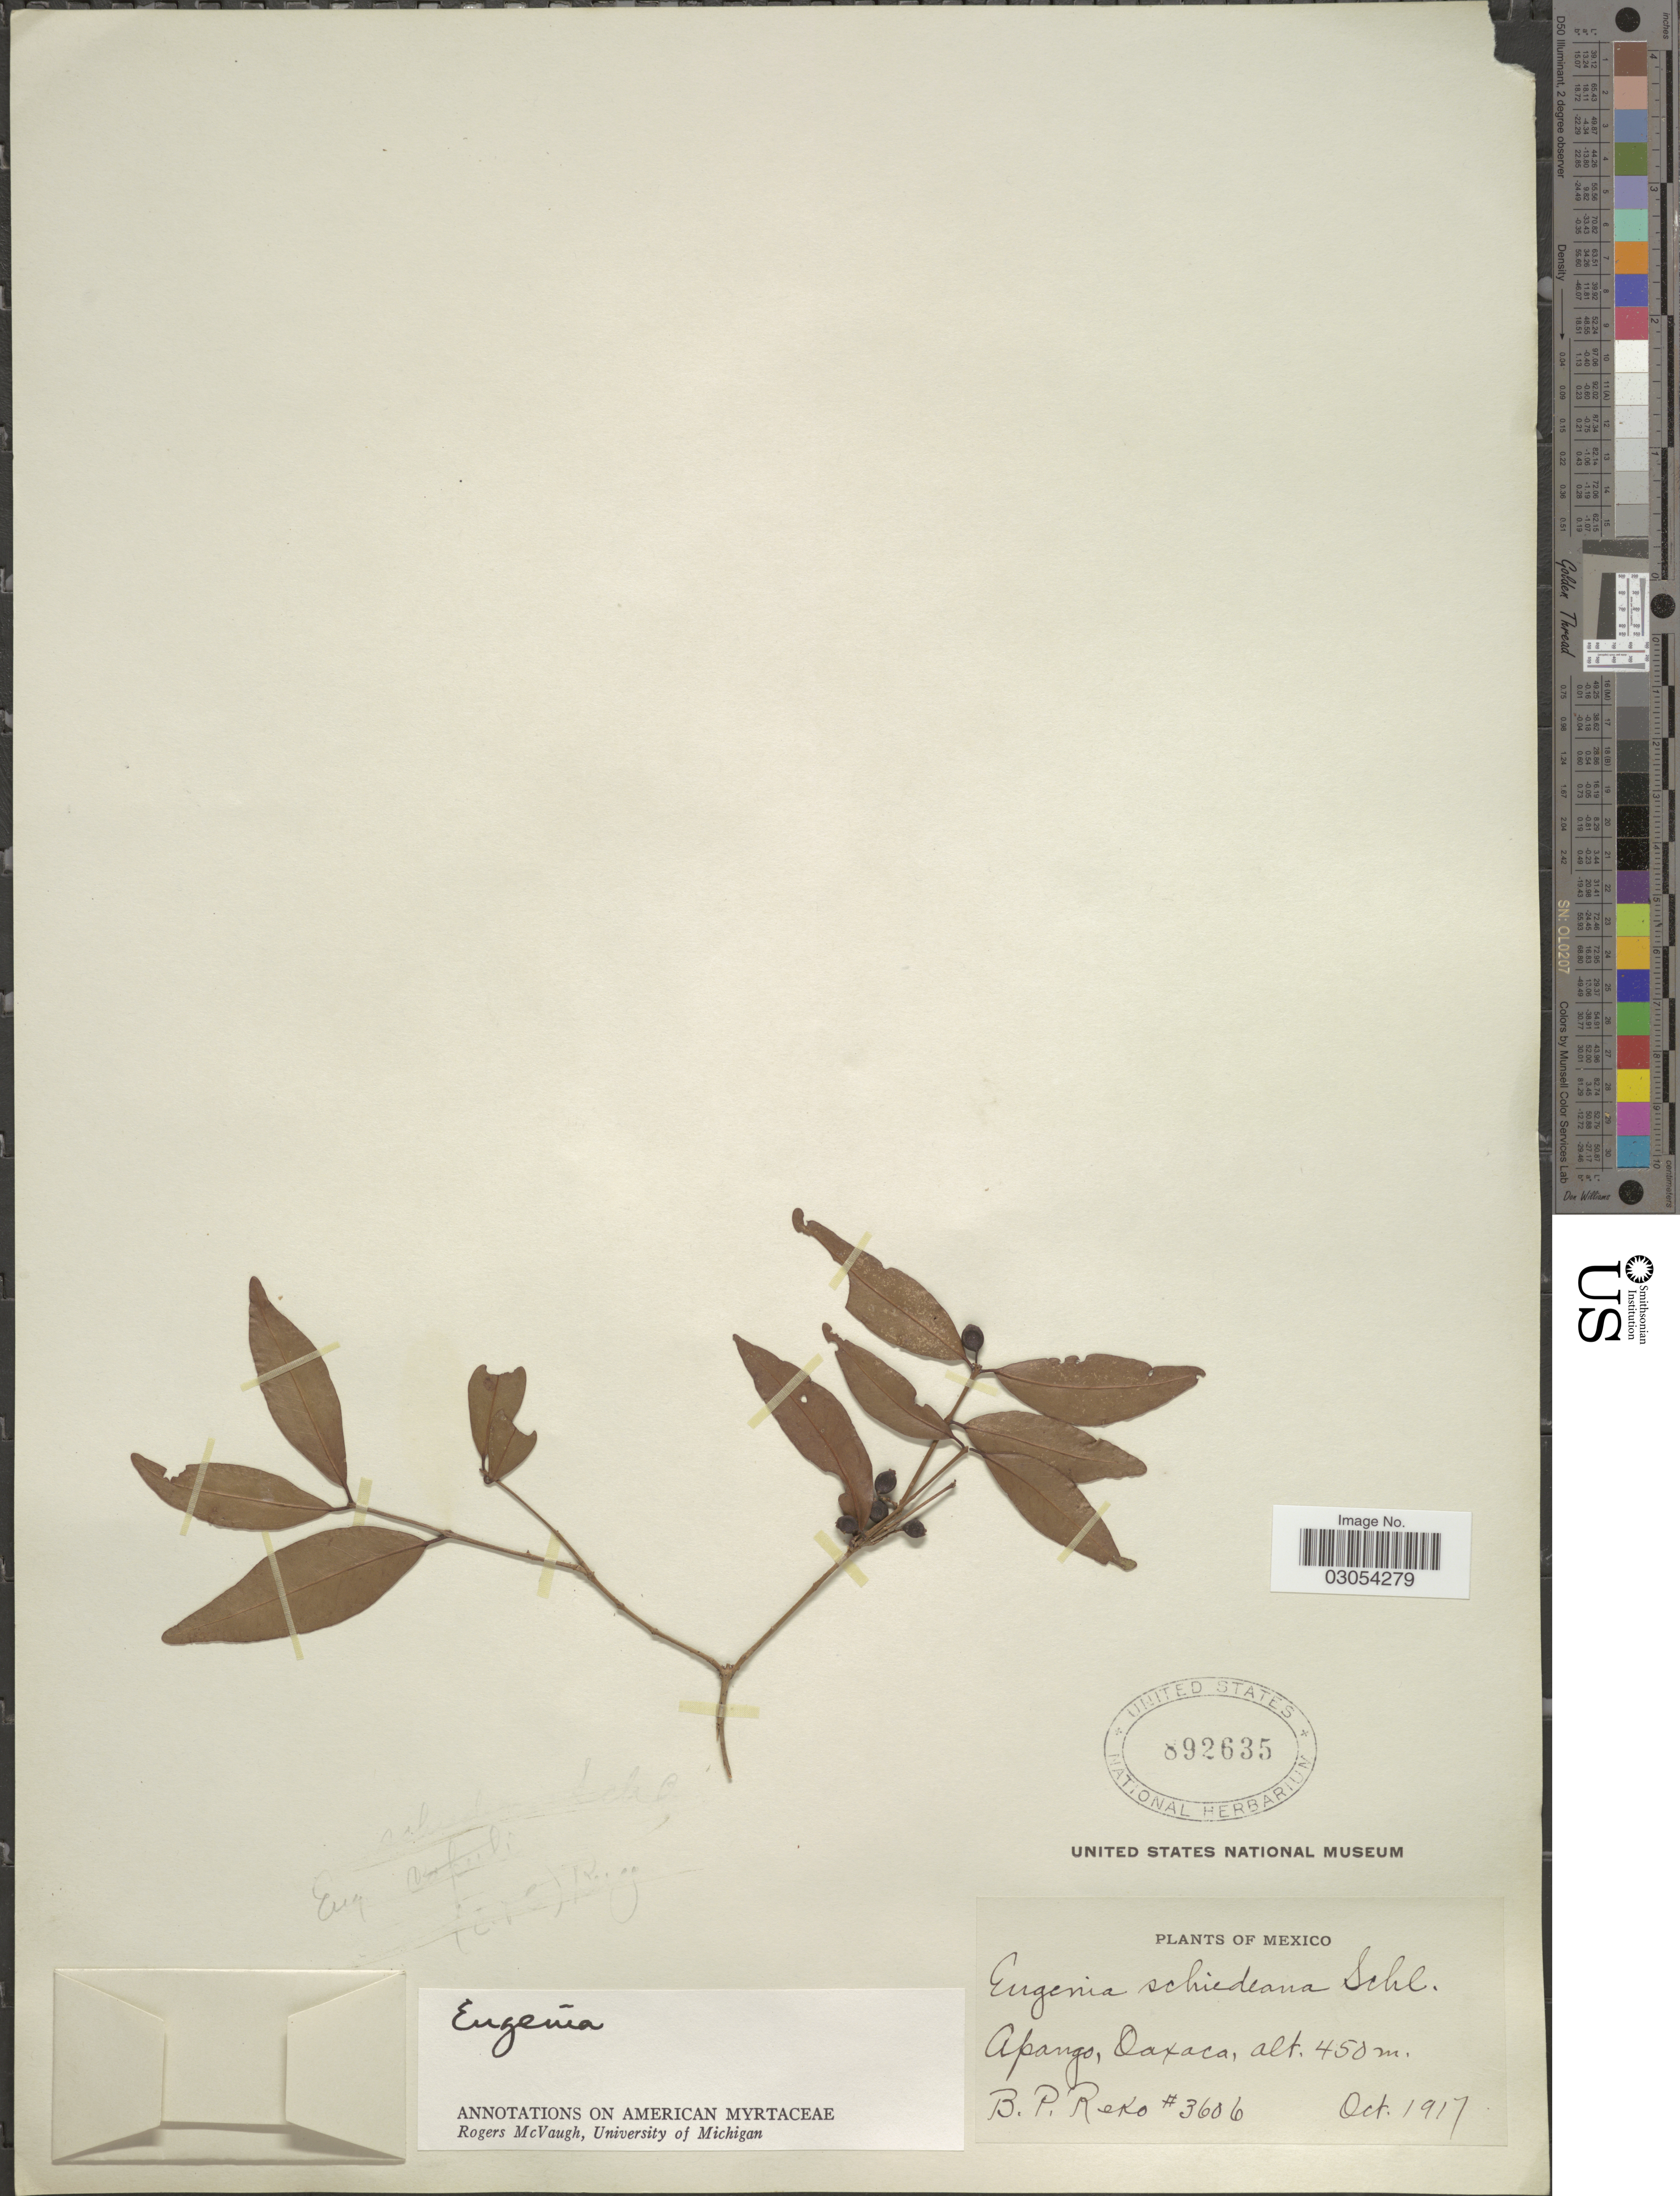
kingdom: Plantae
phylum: Tracheophyta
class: Magnoliopsida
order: Myrtales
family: Myrtaceae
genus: Eugenia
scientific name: Eugenia sp.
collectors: B. P. Reko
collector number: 3606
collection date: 1917-10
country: Mexico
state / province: Oaxaca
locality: Apango, Oaxaca.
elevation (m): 450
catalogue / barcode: US 892635